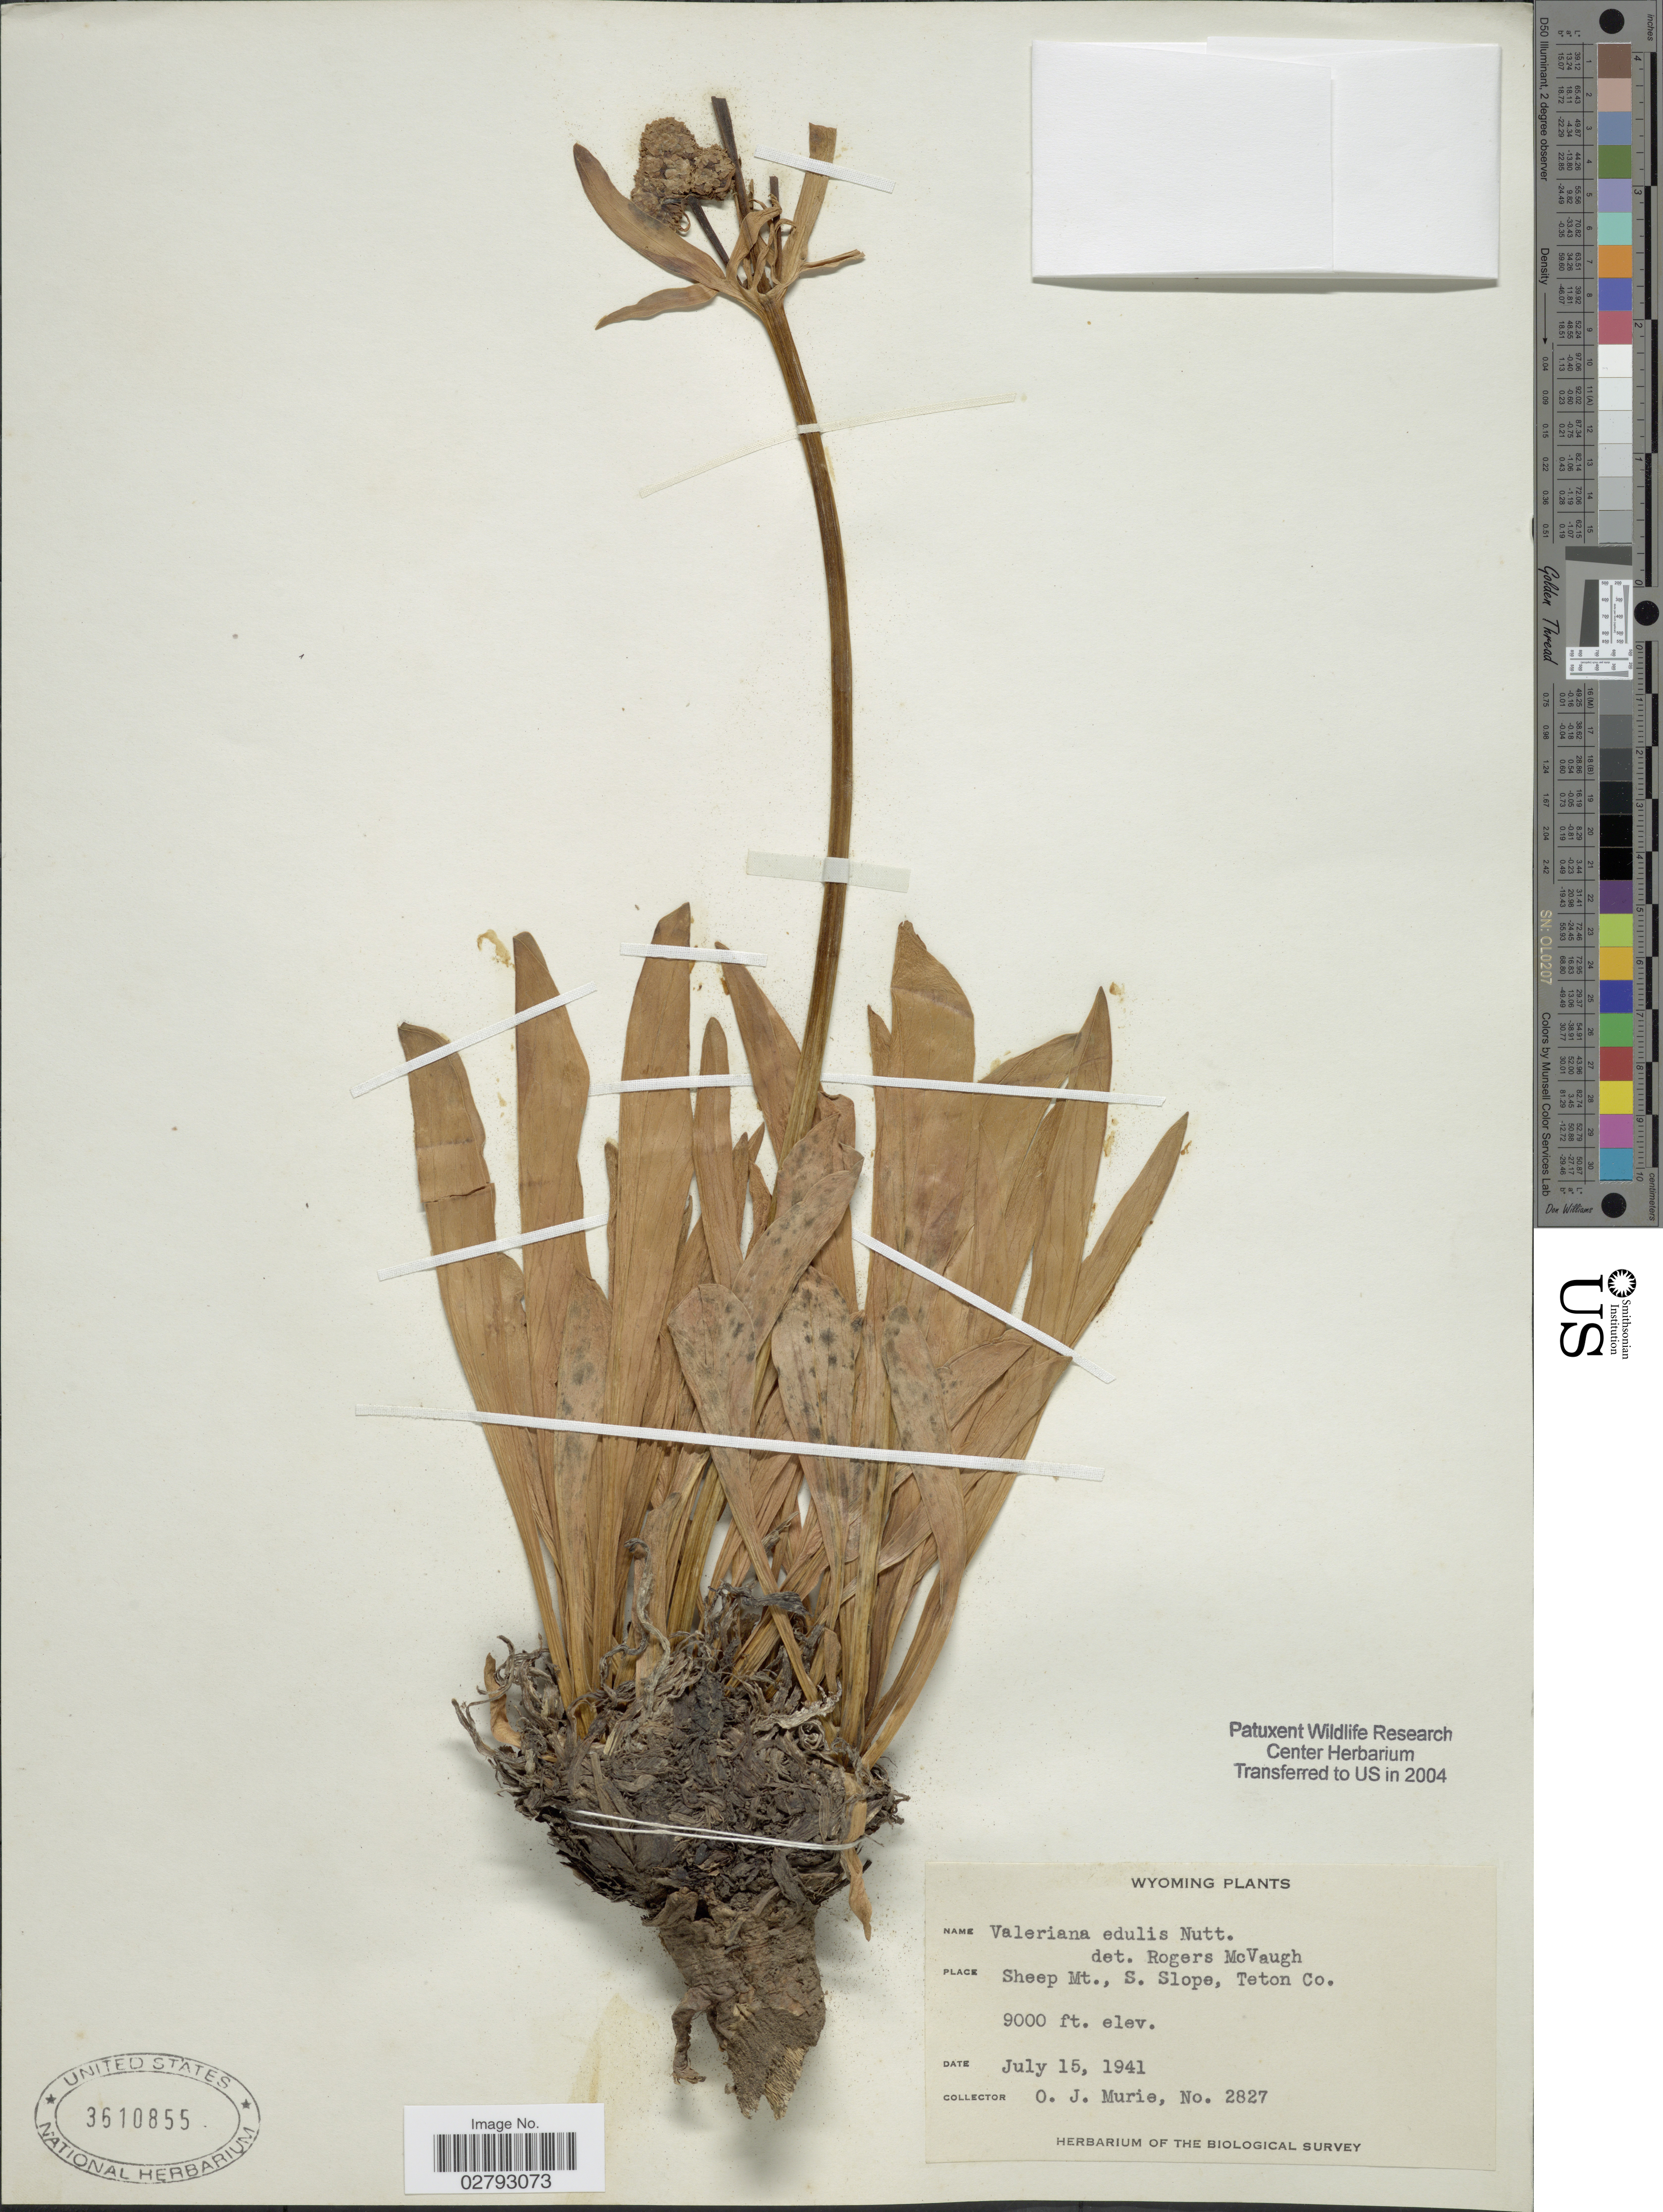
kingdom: Plantae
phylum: Tracheophyta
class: Magnoliopsida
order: Dipsacales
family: Caprifoliaceae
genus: Valeriana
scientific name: Valeriana edulis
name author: Nutt.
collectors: O. Murie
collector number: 2827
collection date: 1941-07-15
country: United States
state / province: Wyoming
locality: Sheep Mt., S. Slope, Teton Co.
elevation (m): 2743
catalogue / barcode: US 3610855